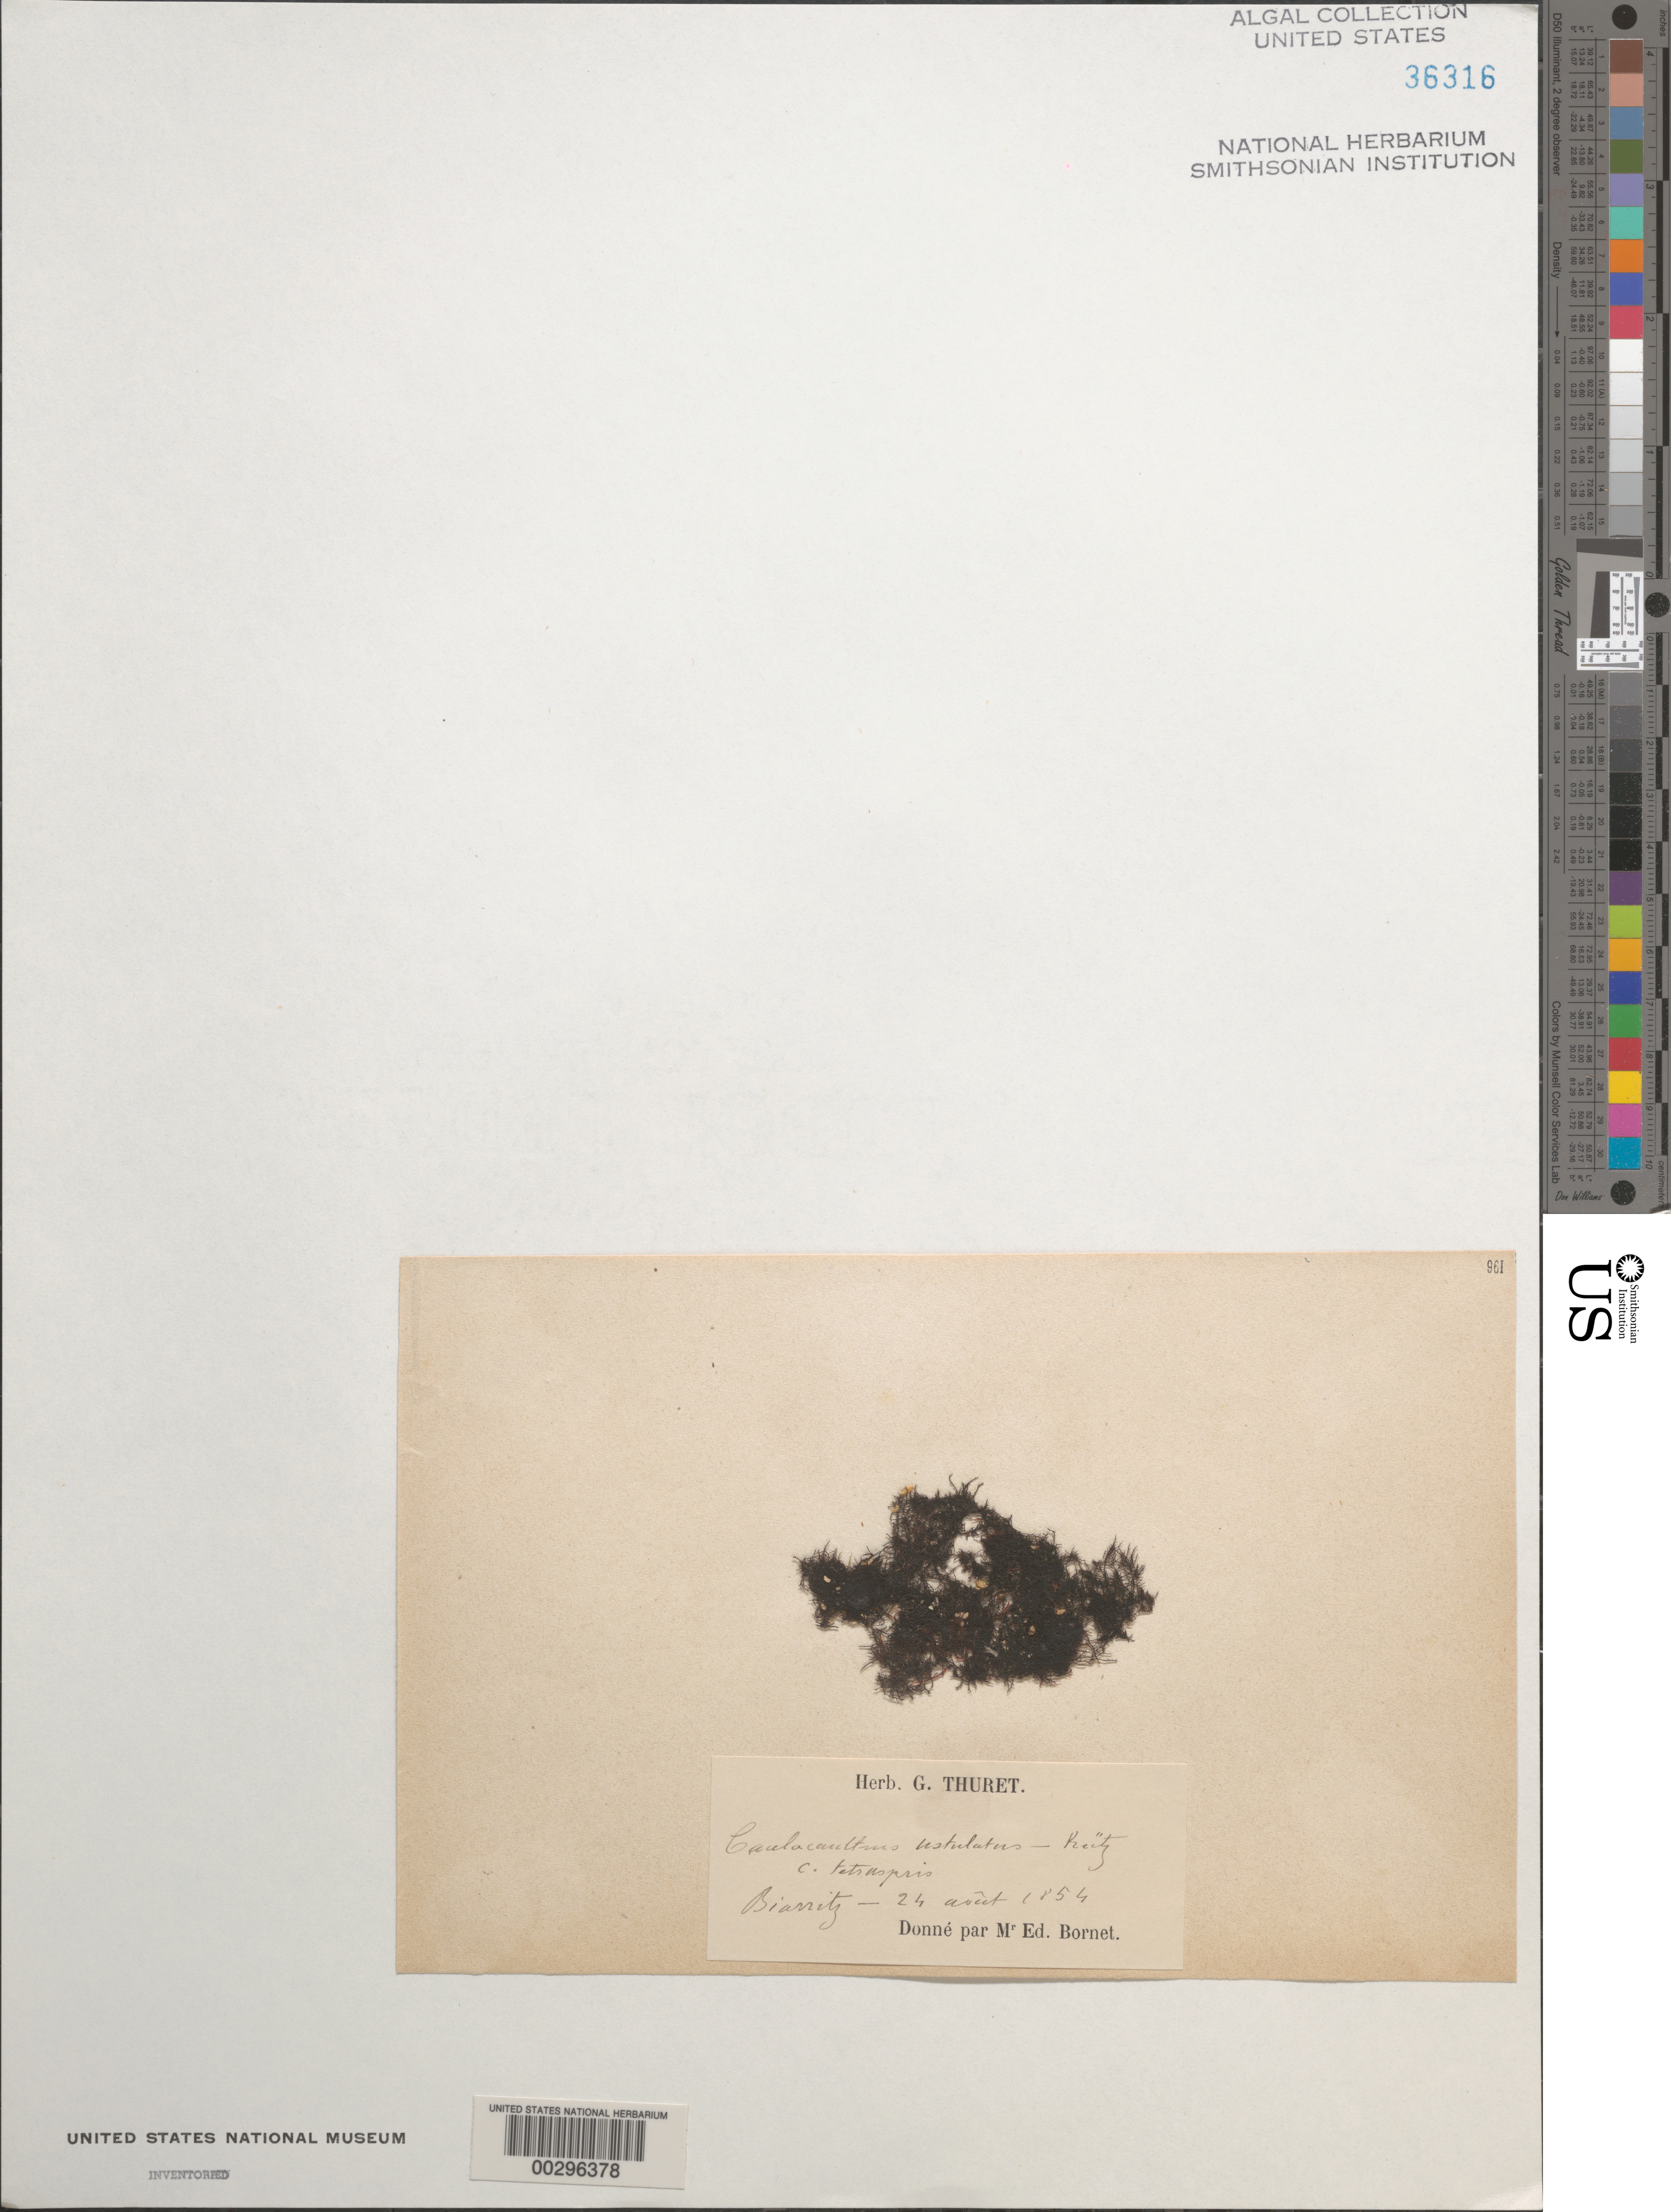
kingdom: Plantae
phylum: Rhodophyta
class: Florideophyceae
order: Gigartinales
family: Caulacanthaceae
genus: Caulacanthus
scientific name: Caulacanthus ustulatus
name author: (Mert. ex Turner) Kütz.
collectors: Thuret, G. (herbarium)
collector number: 961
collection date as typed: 24 Aug 1854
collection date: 1854-08-24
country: France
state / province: Nouvelle-Aquitaine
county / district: Pyrénées-Atlantiques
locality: Biarritz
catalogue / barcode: US 36316